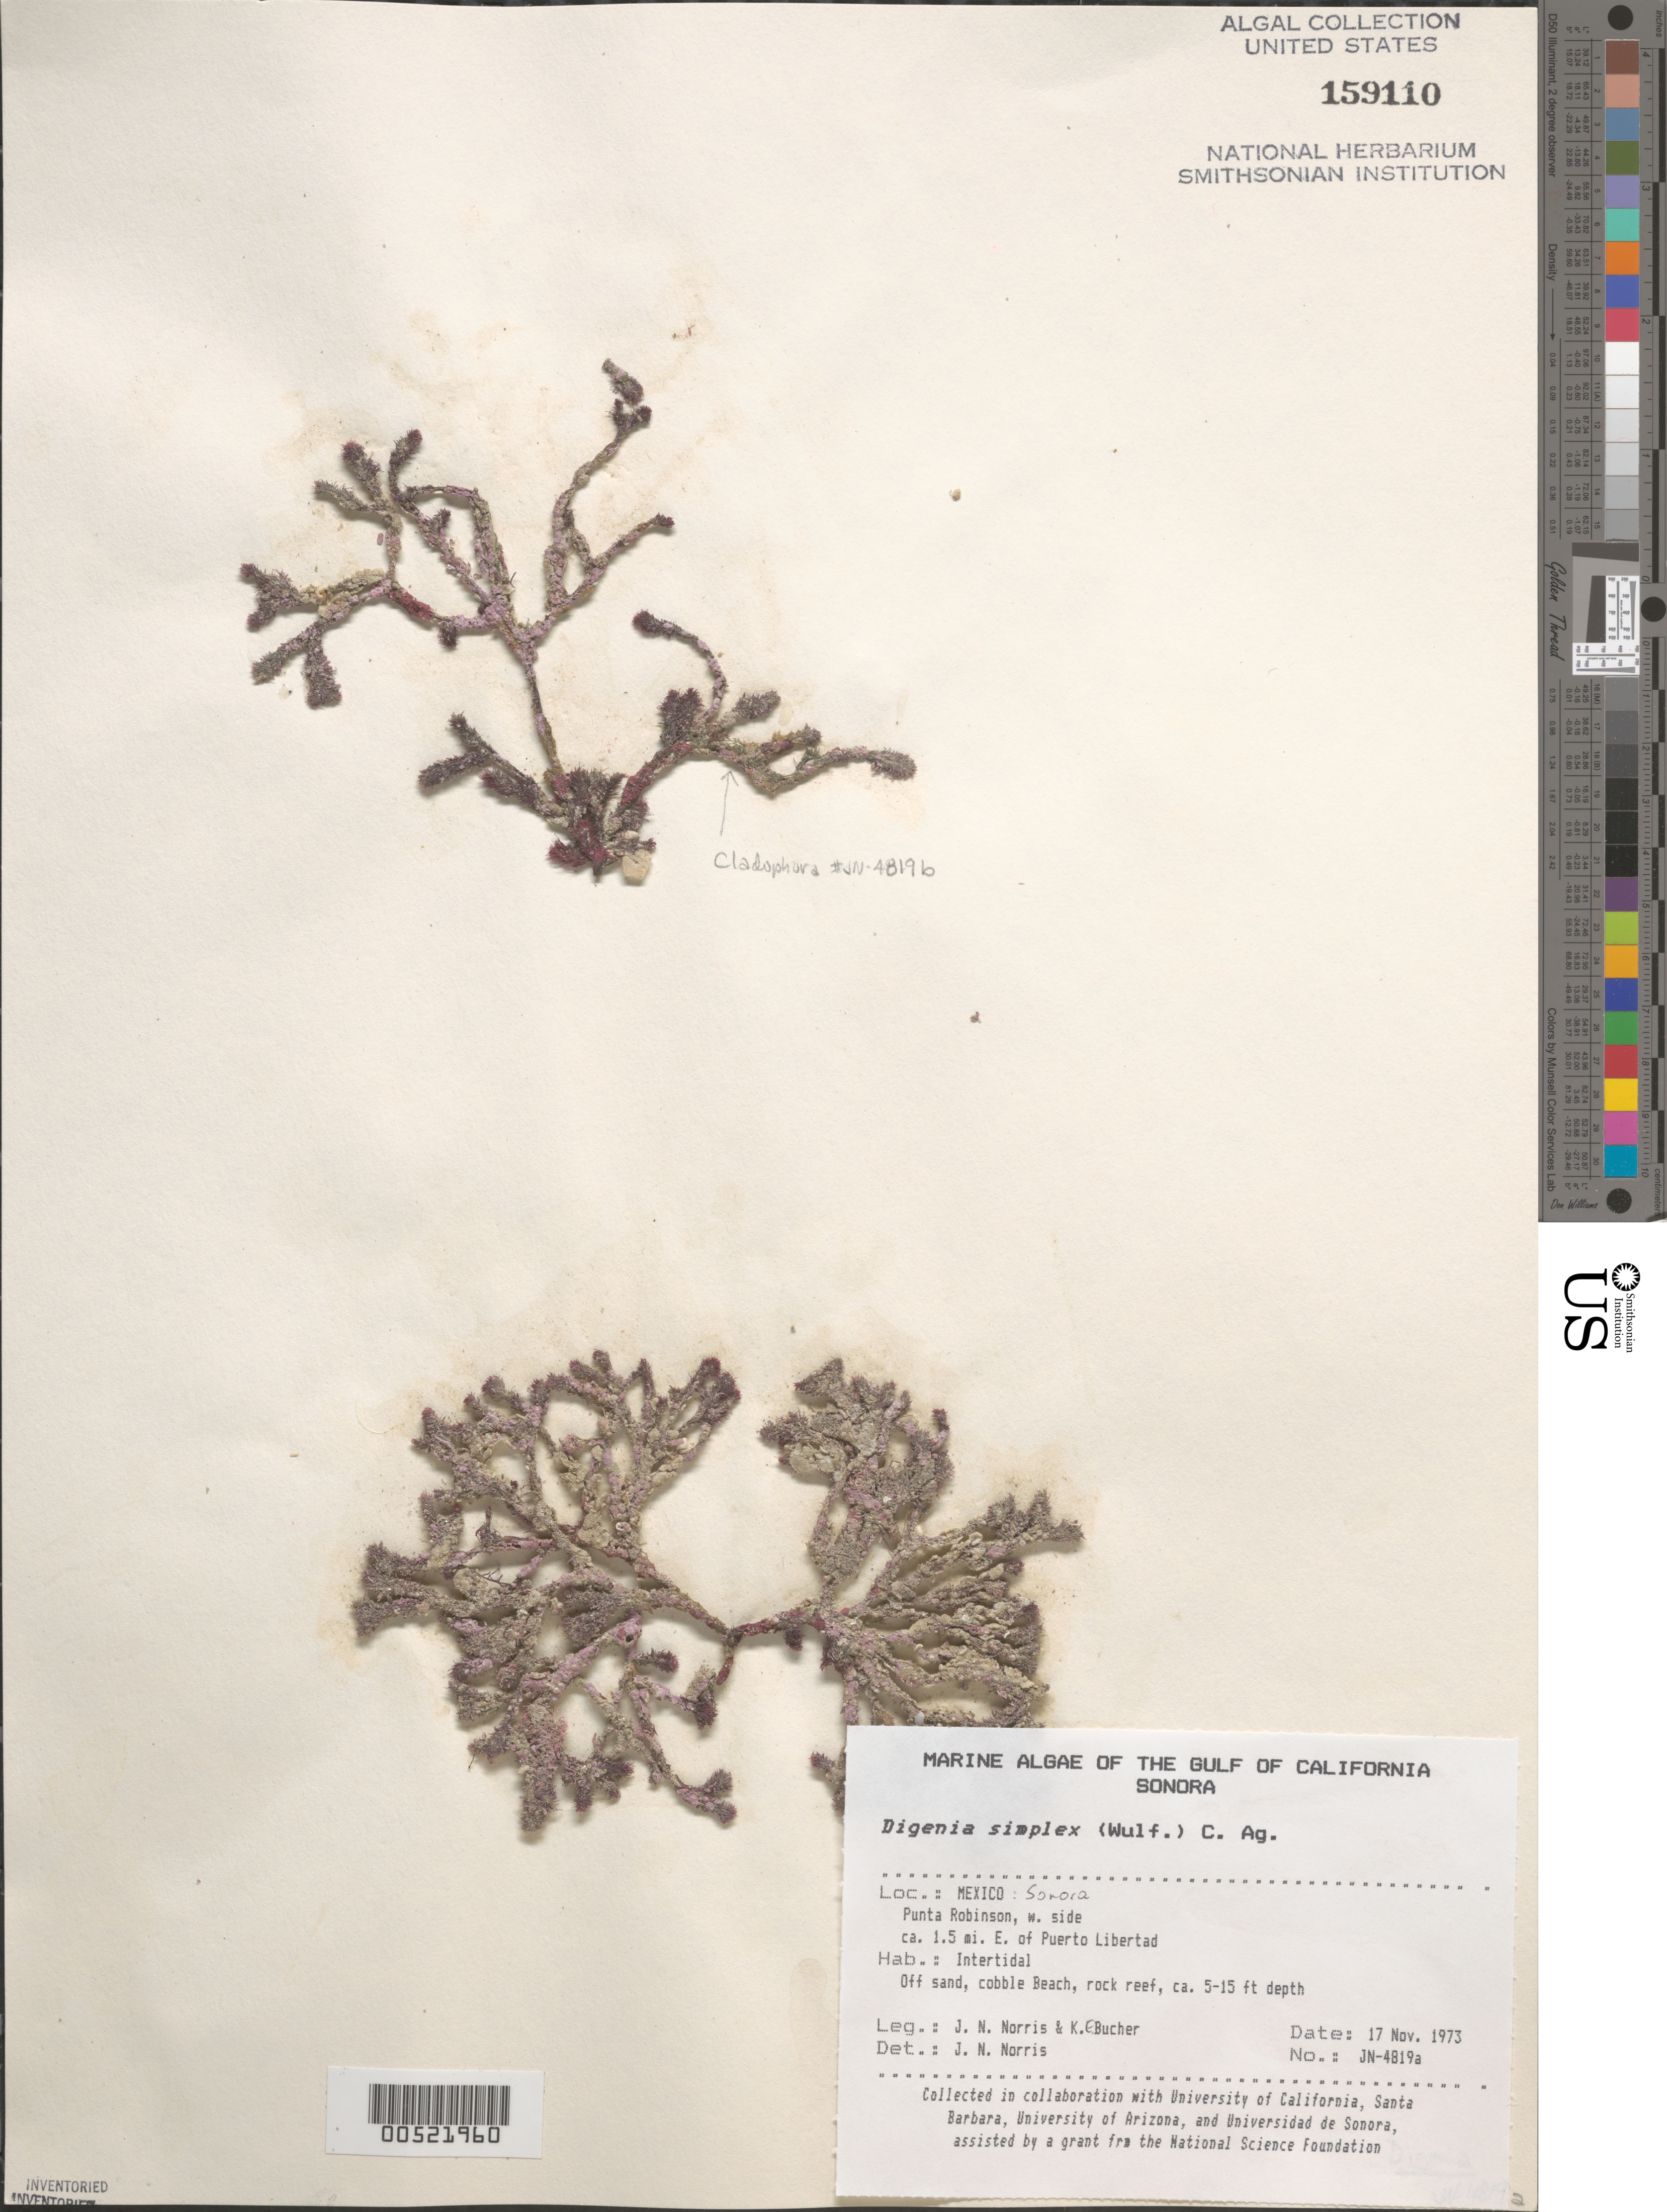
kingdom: Plantae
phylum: Rhodophyta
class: Florideophyceae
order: Ceramiales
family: Rhodomelaceae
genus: Digenea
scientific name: Digenea simplex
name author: (Wulfen) C. Agardh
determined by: Norris, James N.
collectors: J. N. Norris & K. E. Bucher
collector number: JN-4819a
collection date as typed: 17 Nov 1973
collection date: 1973-11-17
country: Mexico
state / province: Sonora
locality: Punta Robinson ca. 1.5 miles east of Puerto Libertad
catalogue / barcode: US 159110